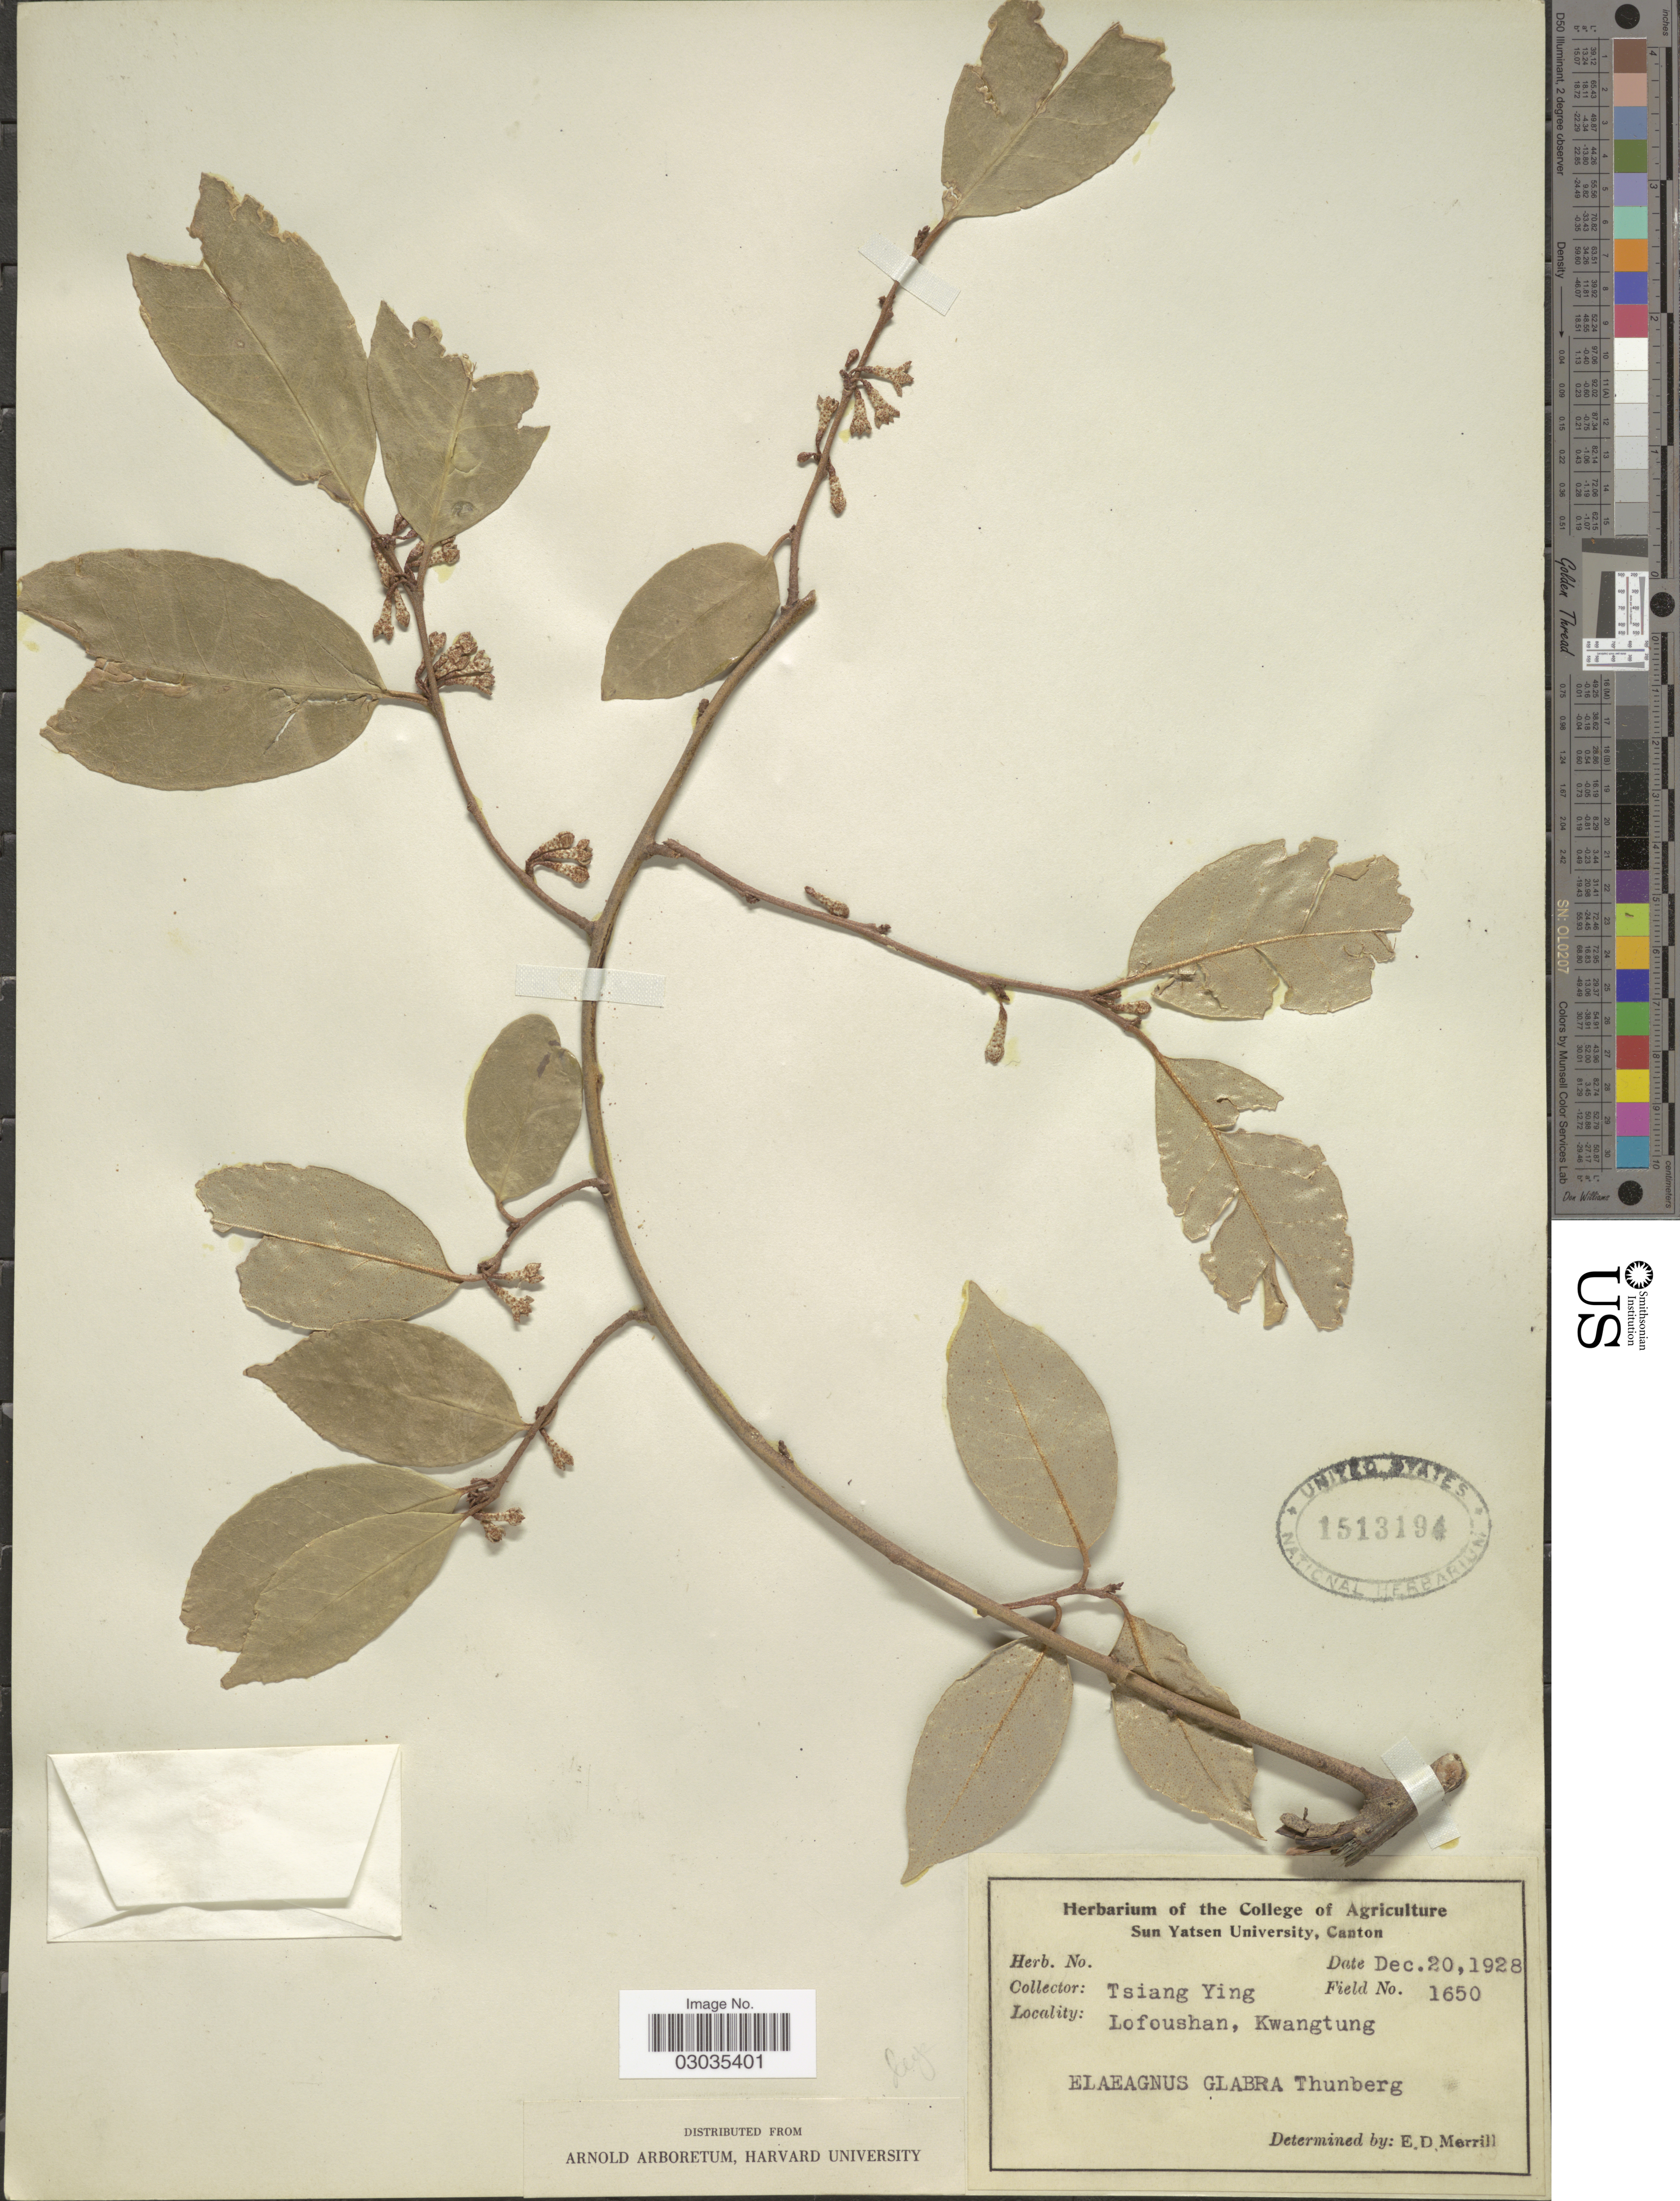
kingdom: Plantae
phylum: Tracheophyta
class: Magnoliopsida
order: Rosales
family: Elaeagnaceae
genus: Elaeagnus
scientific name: Elaeagnus glabra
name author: Thunb.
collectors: T. Ying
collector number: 1650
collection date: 1928-12-20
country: China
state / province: Guangdong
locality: Lofoushan, Kwangtung.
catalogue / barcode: US 1513194